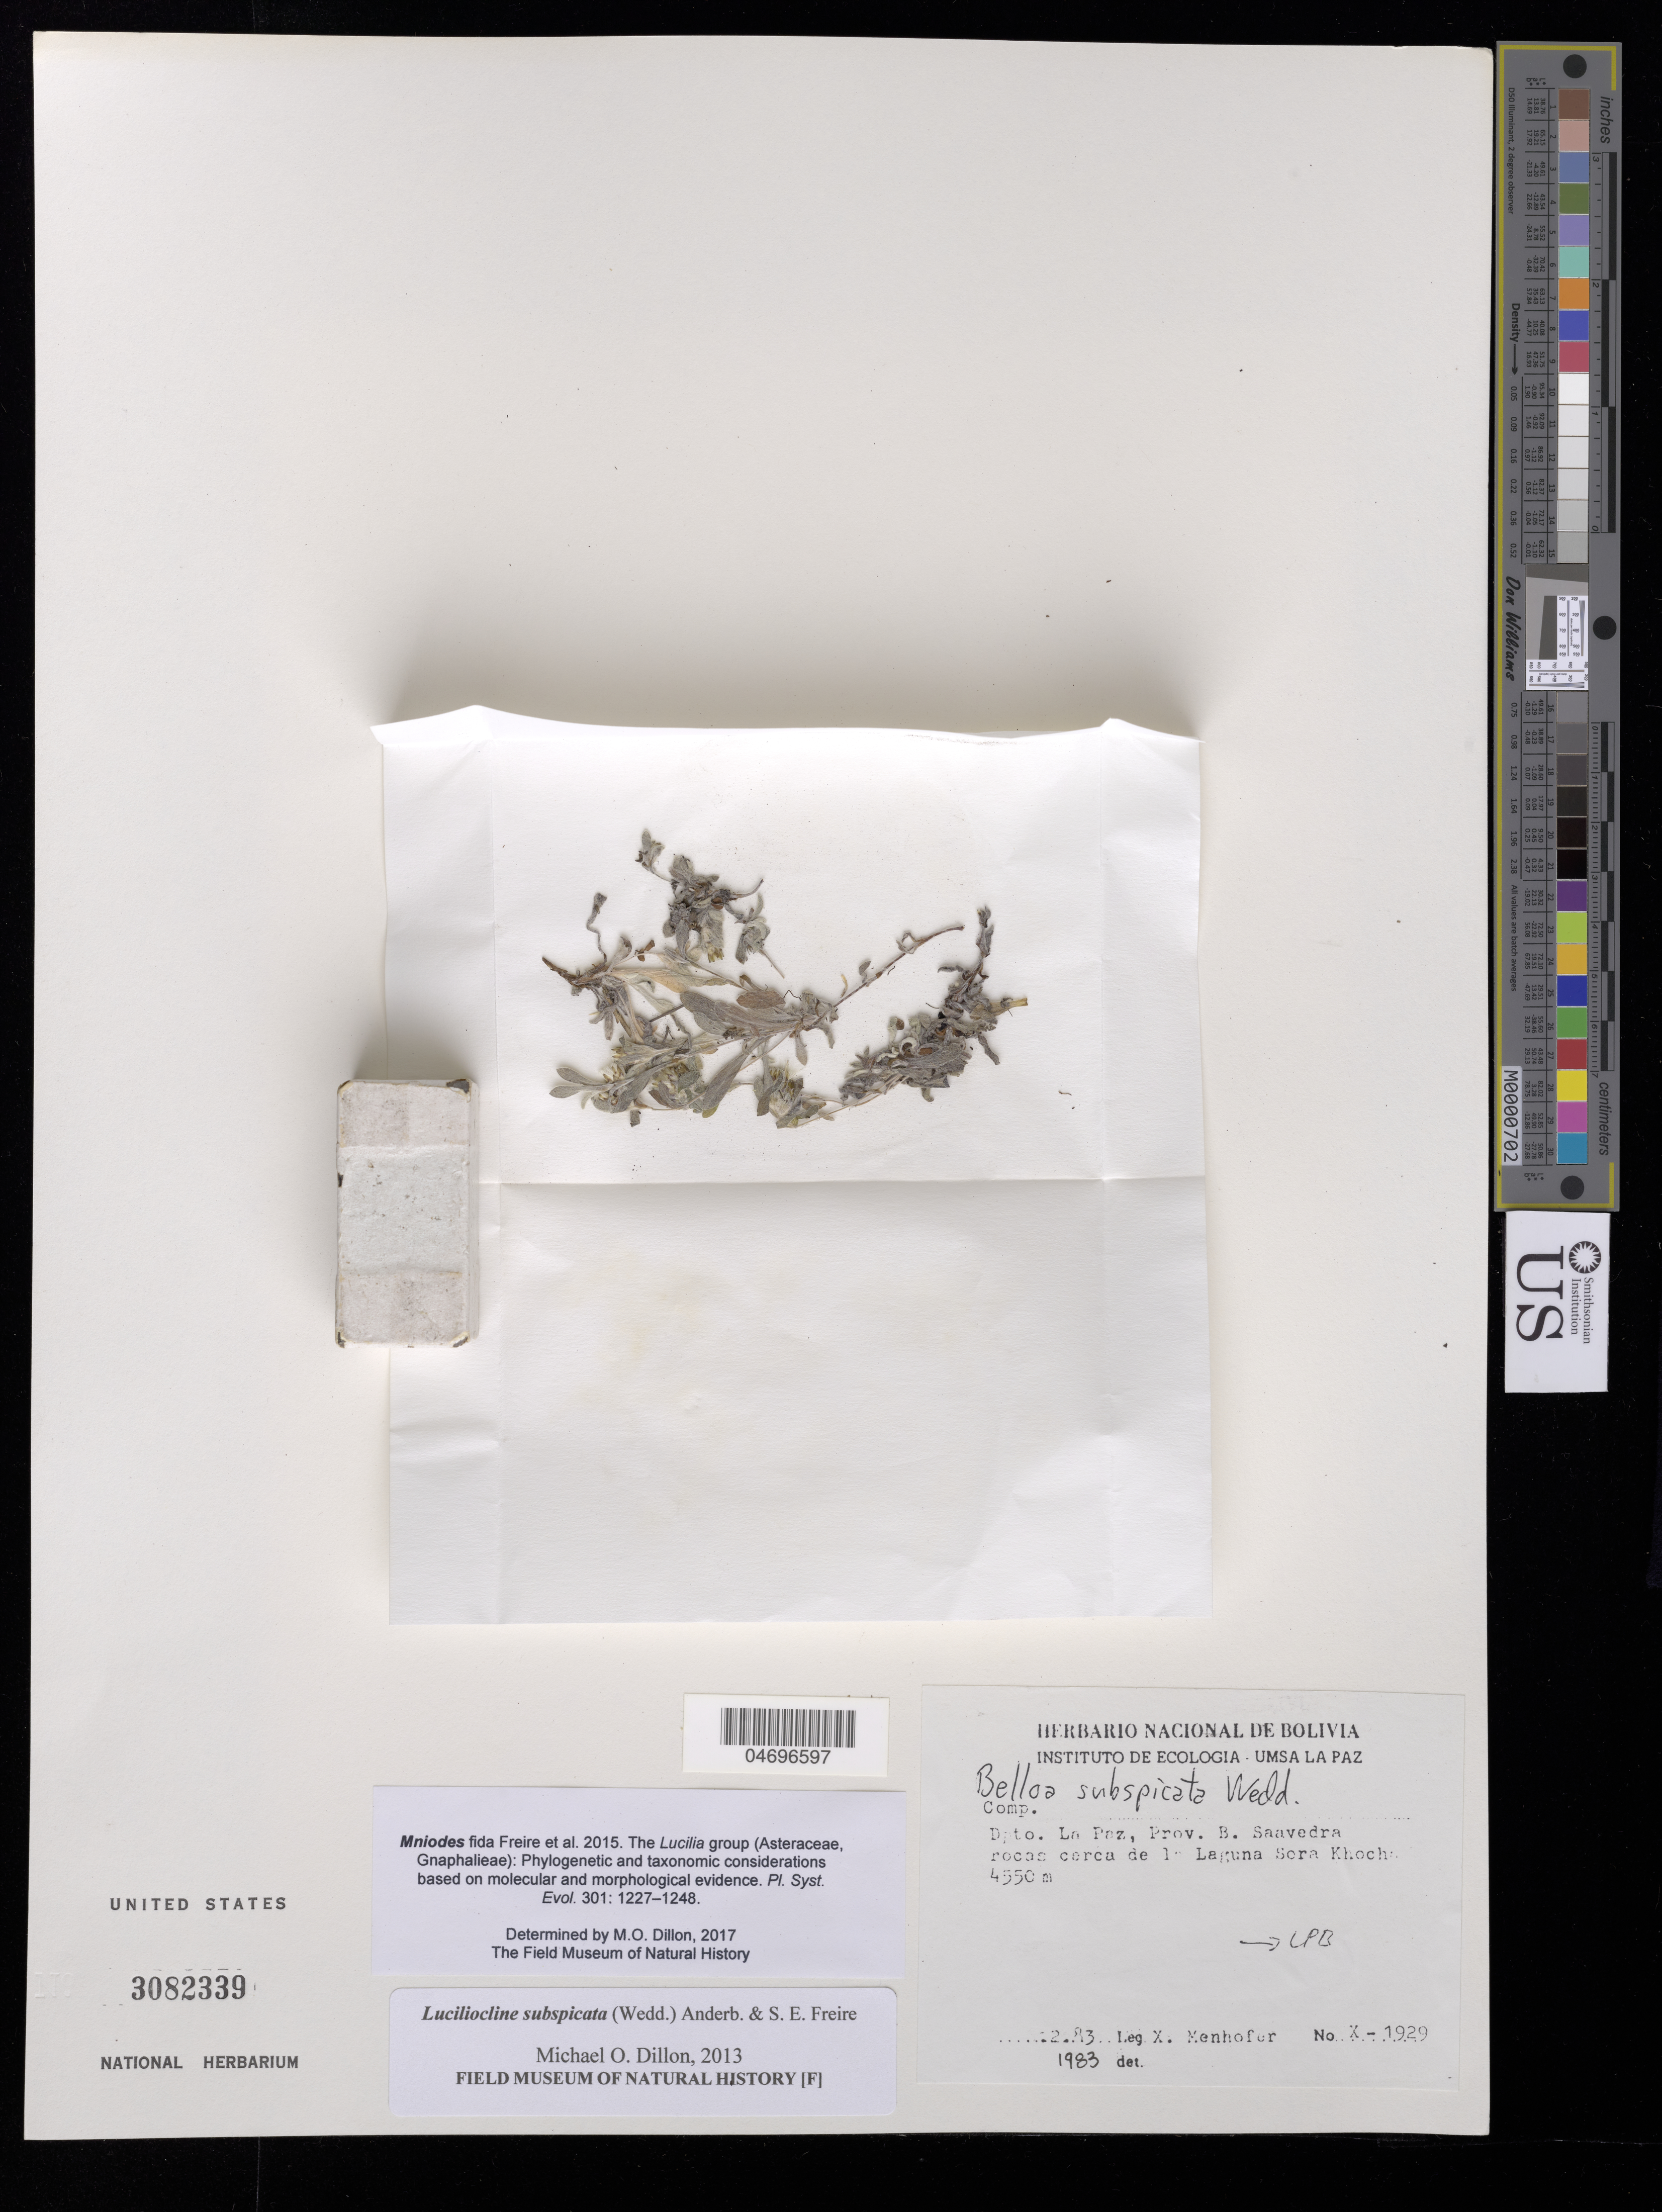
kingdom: Plantae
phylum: Tracheophyta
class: Magnoliopsida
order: Asterales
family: Asteraceae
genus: Mniodes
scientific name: Mniodes subspicata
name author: (Wedd.) S.E. Freire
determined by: Dillon, M. O.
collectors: X. Menhofer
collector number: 1929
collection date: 1983-02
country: Bolivia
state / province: La Paz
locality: Prov. B. Saavedra rocas cerca de 1 m Laguna Sora Khocha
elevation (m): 4550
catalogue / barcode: US 3082339